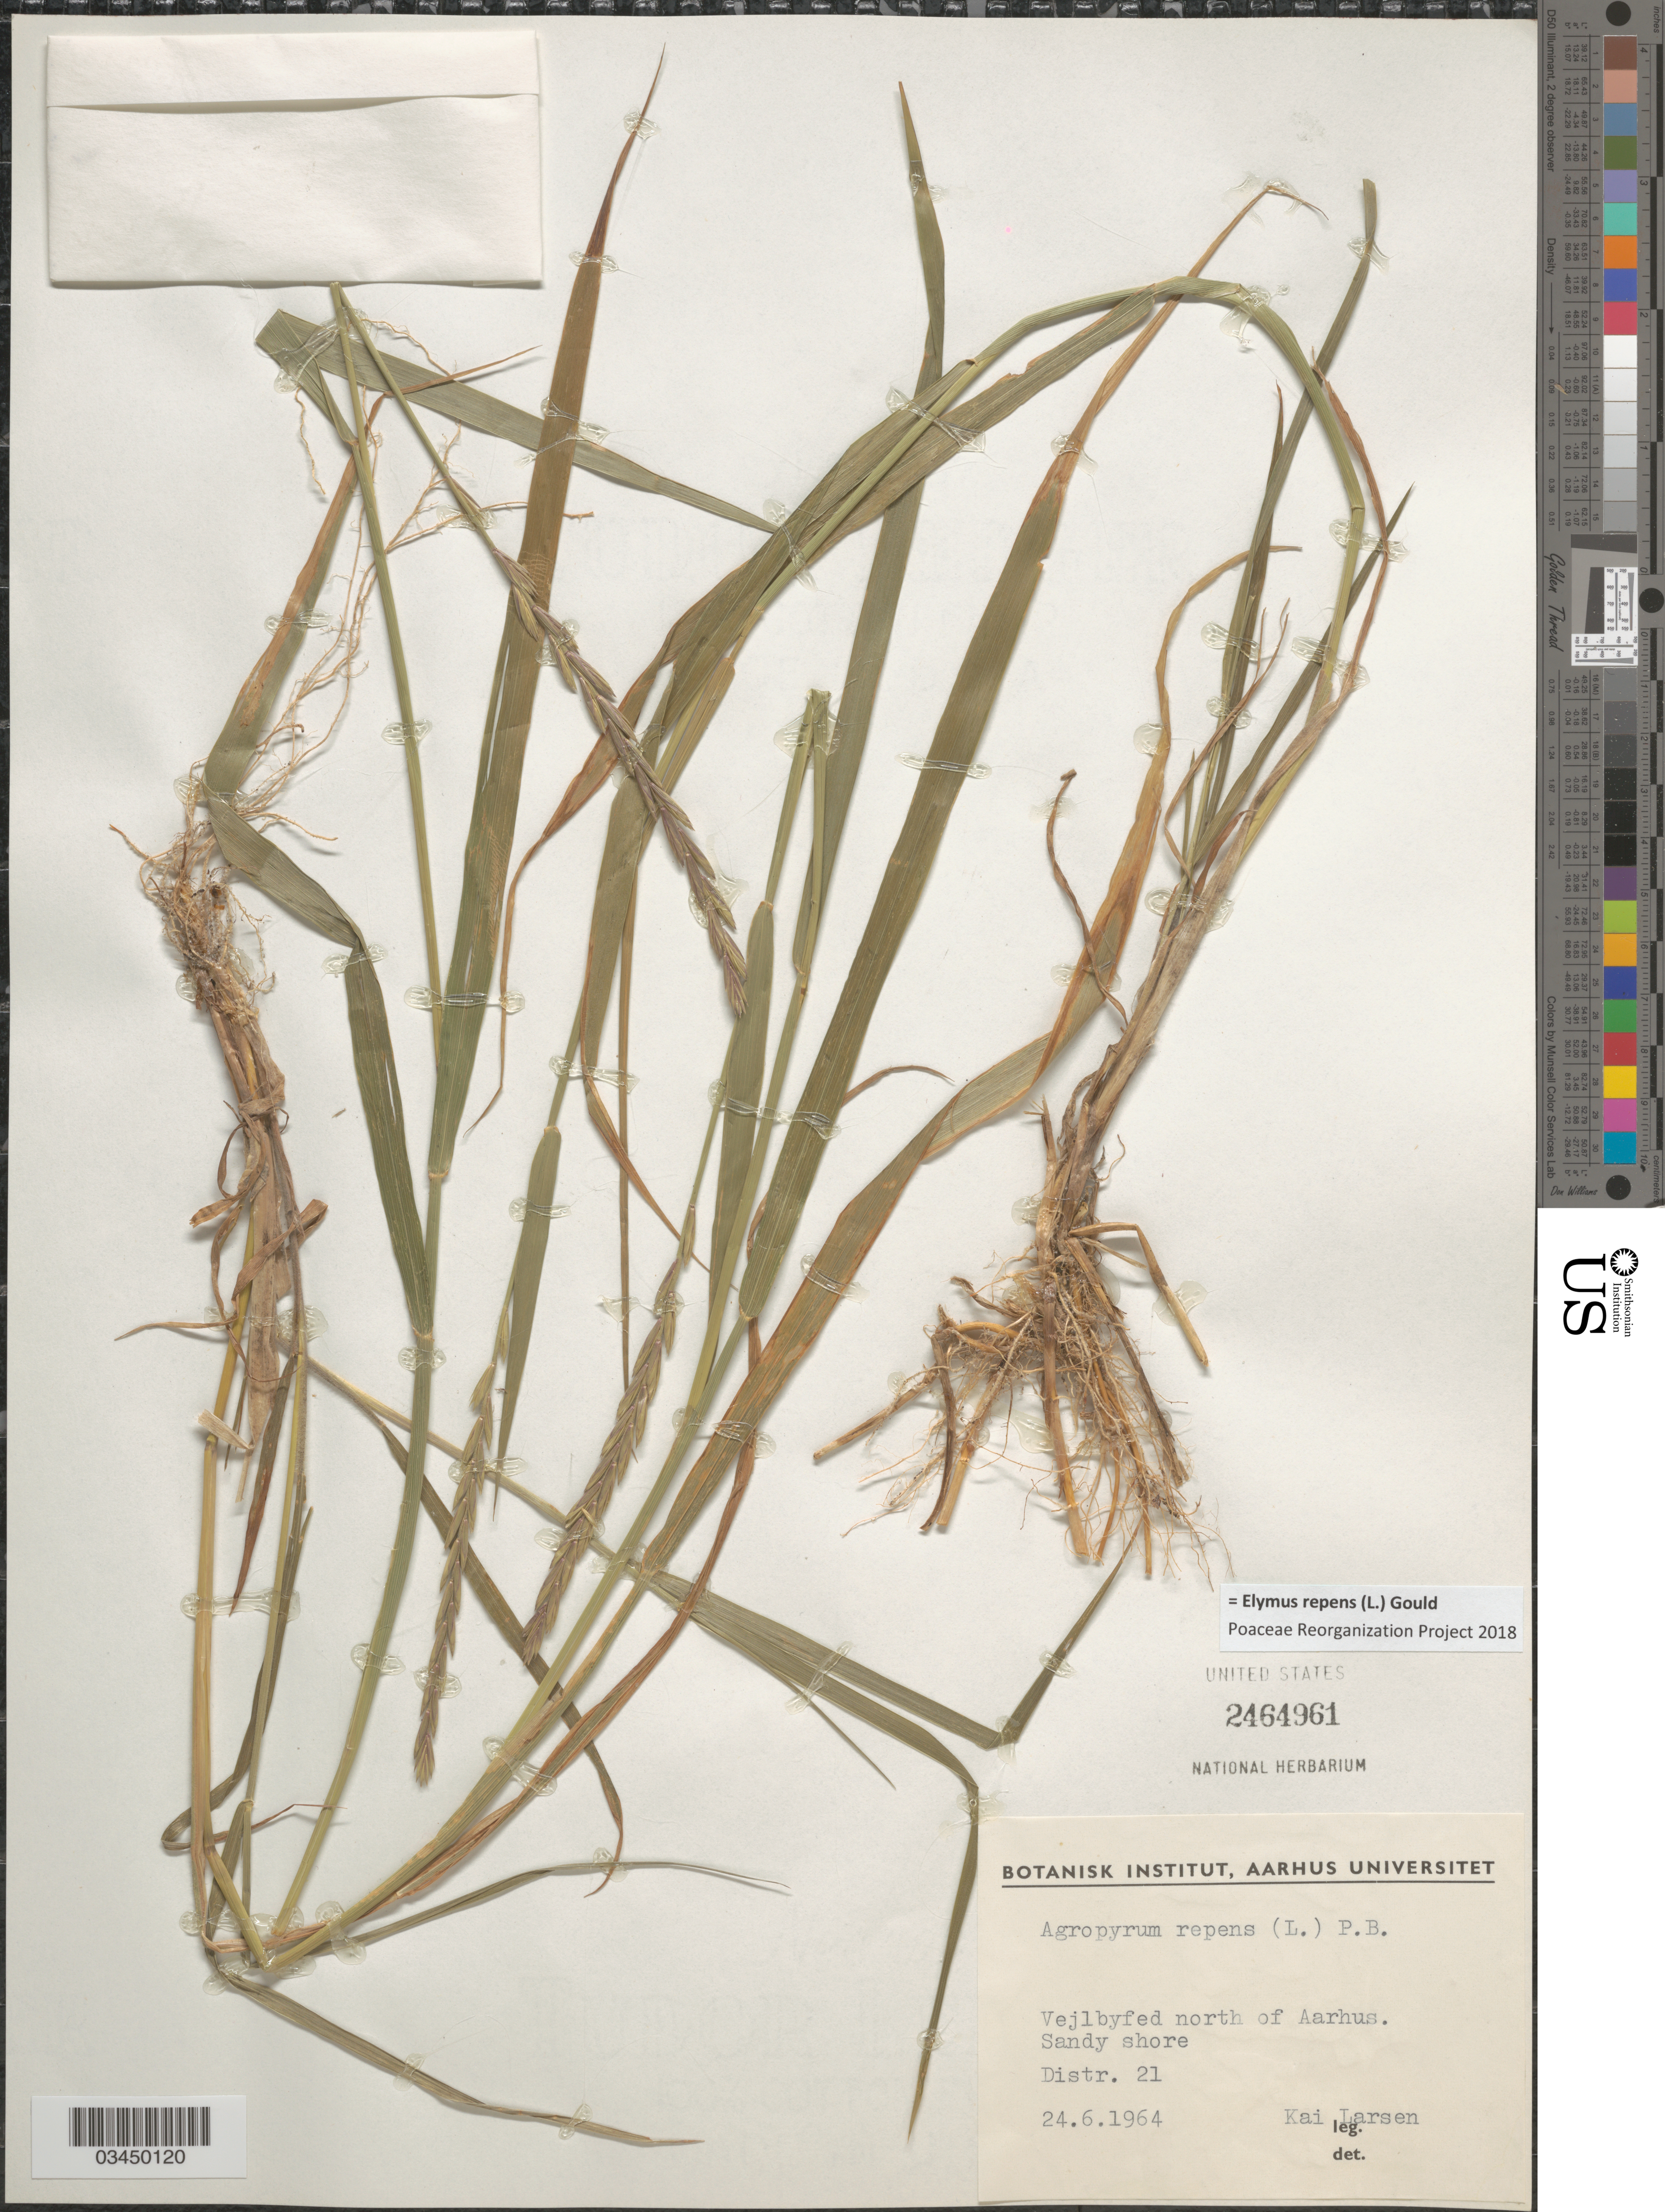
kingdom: Plantae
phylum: Tracheophyta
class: Liliopsida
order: Poales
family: Poaceae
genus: Elymus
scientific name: Elymus repens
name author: (L.) Gould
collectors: K. Larsen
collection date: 1964-06-24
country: Denmark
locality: Vejlbyfed north of Aarhus. Distr. 21.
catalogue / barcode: US 2464961